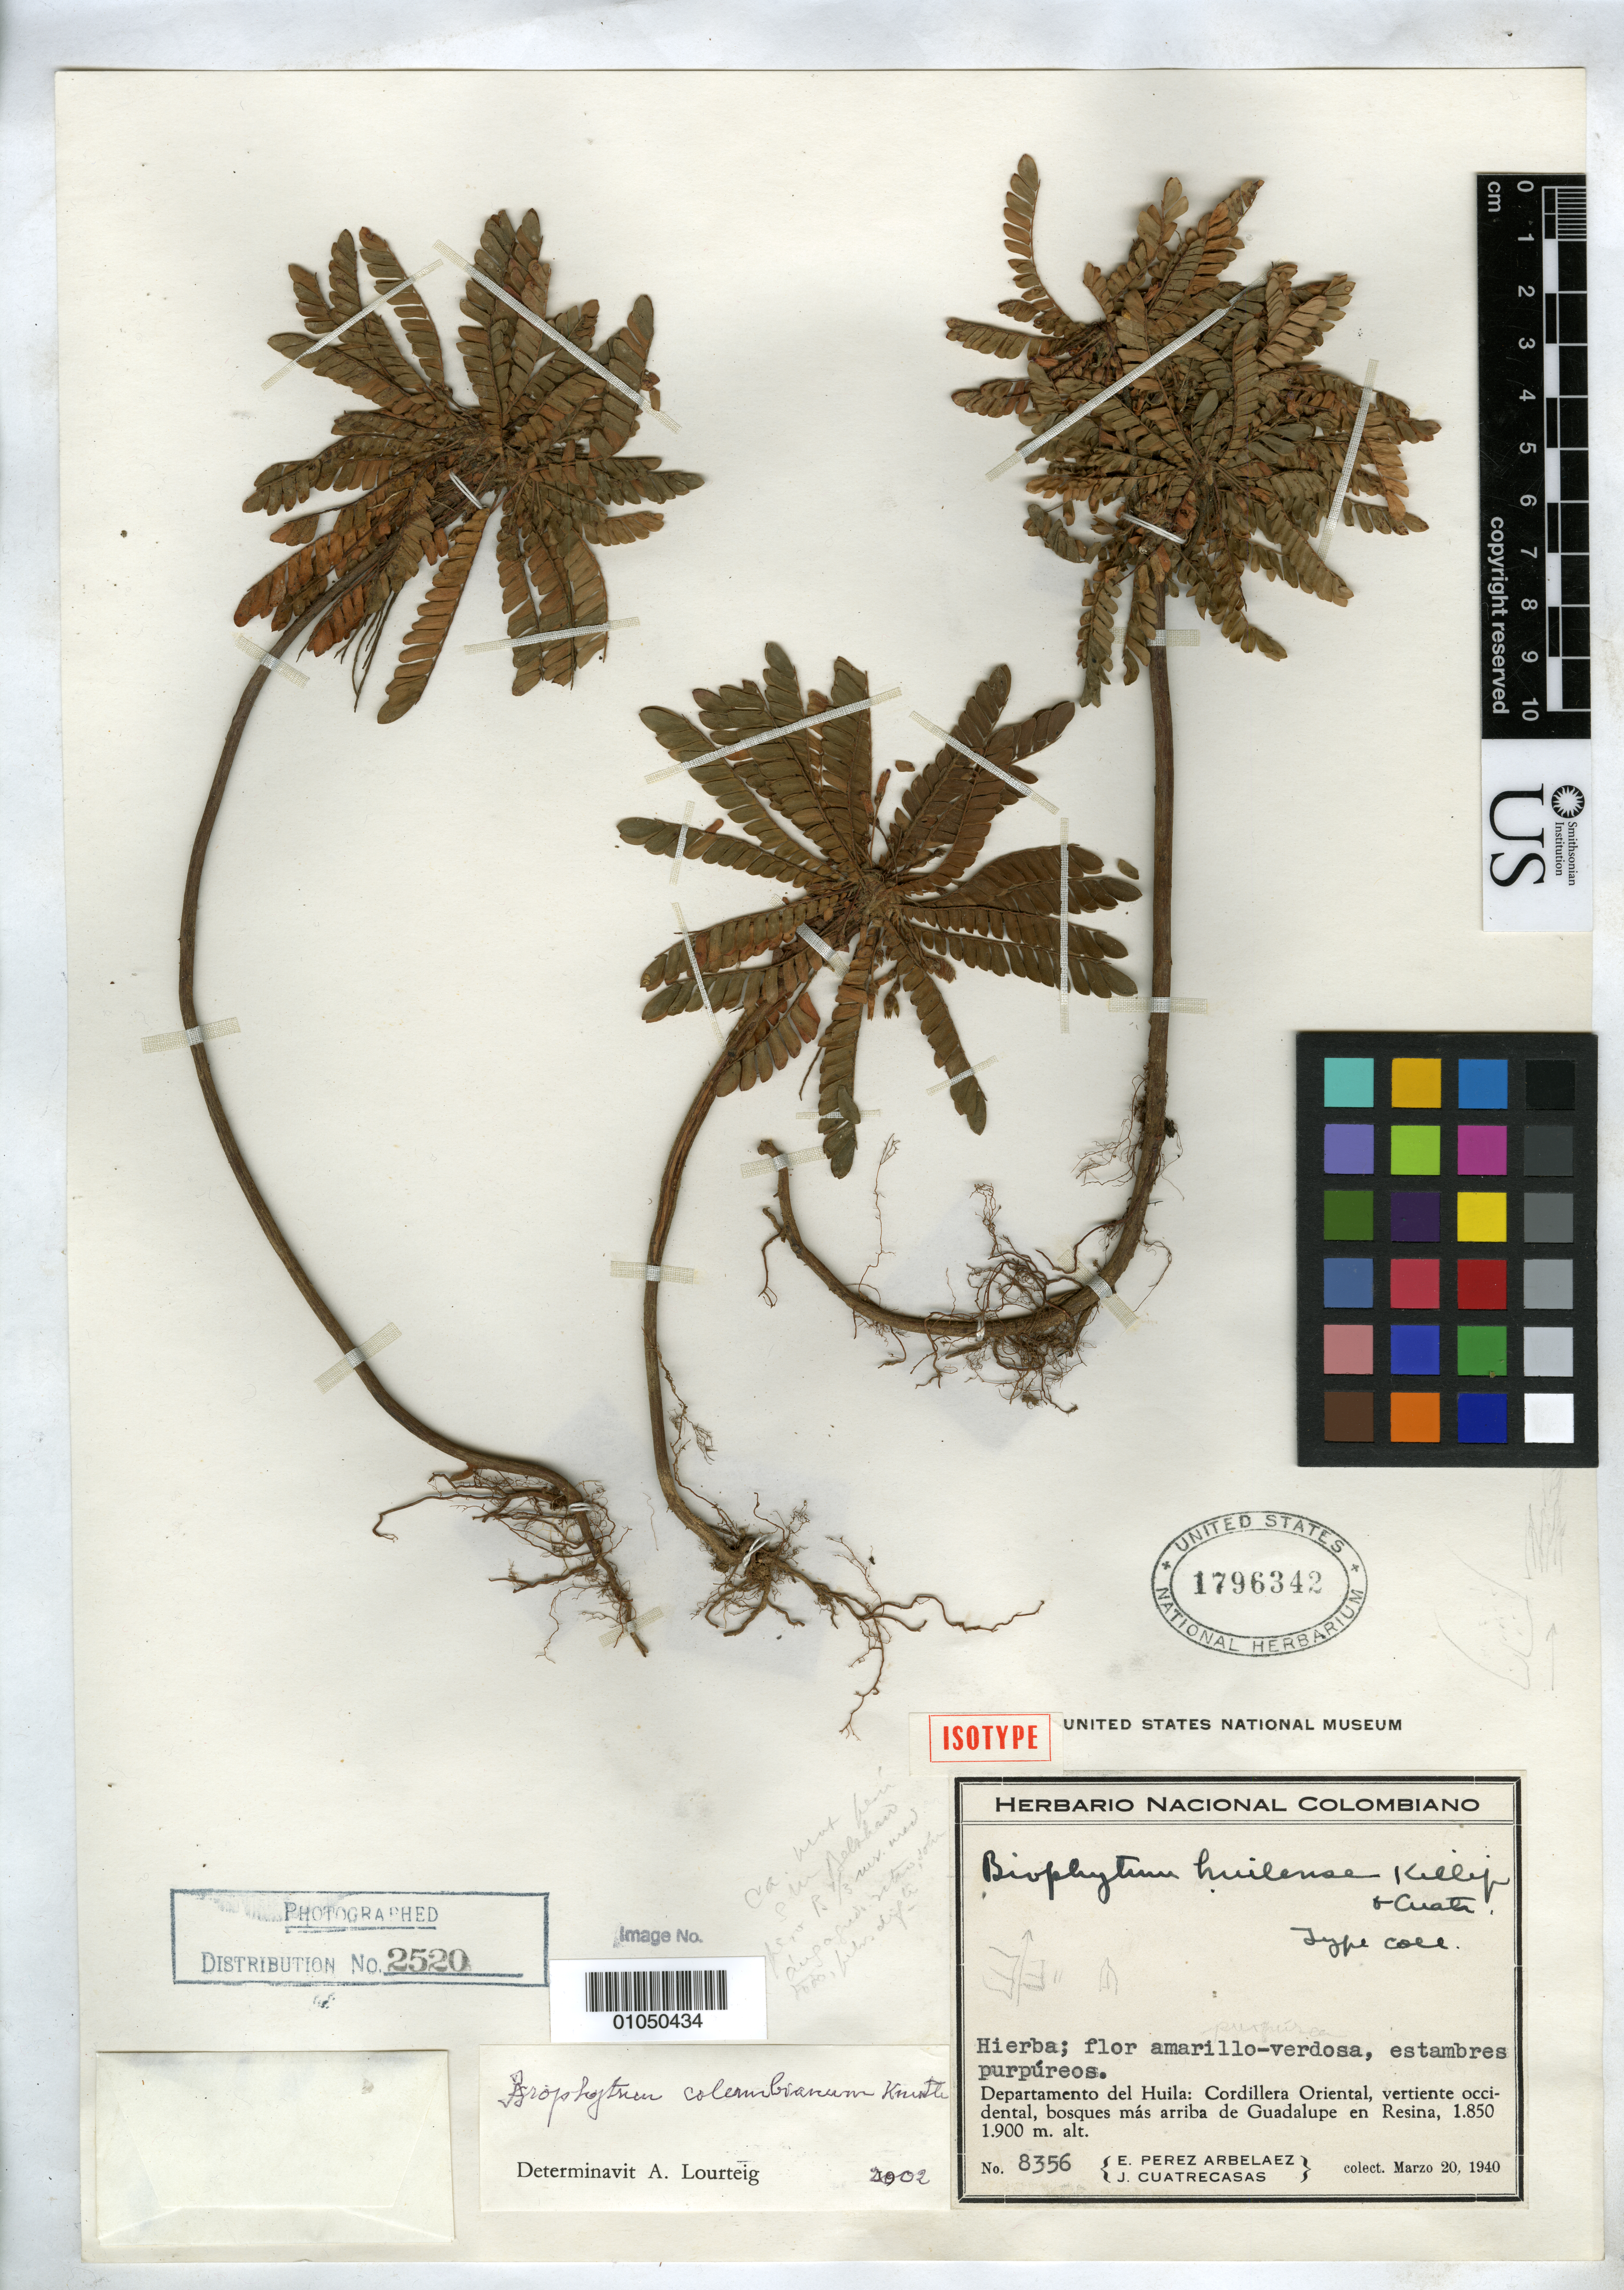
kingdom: Plantae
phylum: Tracheophyta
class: Magnoliopsida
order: Oxalidales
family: Oxalidaceae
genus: Biophytum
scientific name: Biophytum huilense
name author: Killip & Cuatrec.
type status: Isotype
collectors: E. Pérez Arbeláez & J. Cuatrecasas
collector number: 8356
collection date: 1940-03-20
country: Colombia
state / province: Huila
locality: Cordillera Oriental, vertiente occidental, bosques más arriba Guadalupe en Resina.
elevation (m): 1900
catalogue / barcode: US 1796342